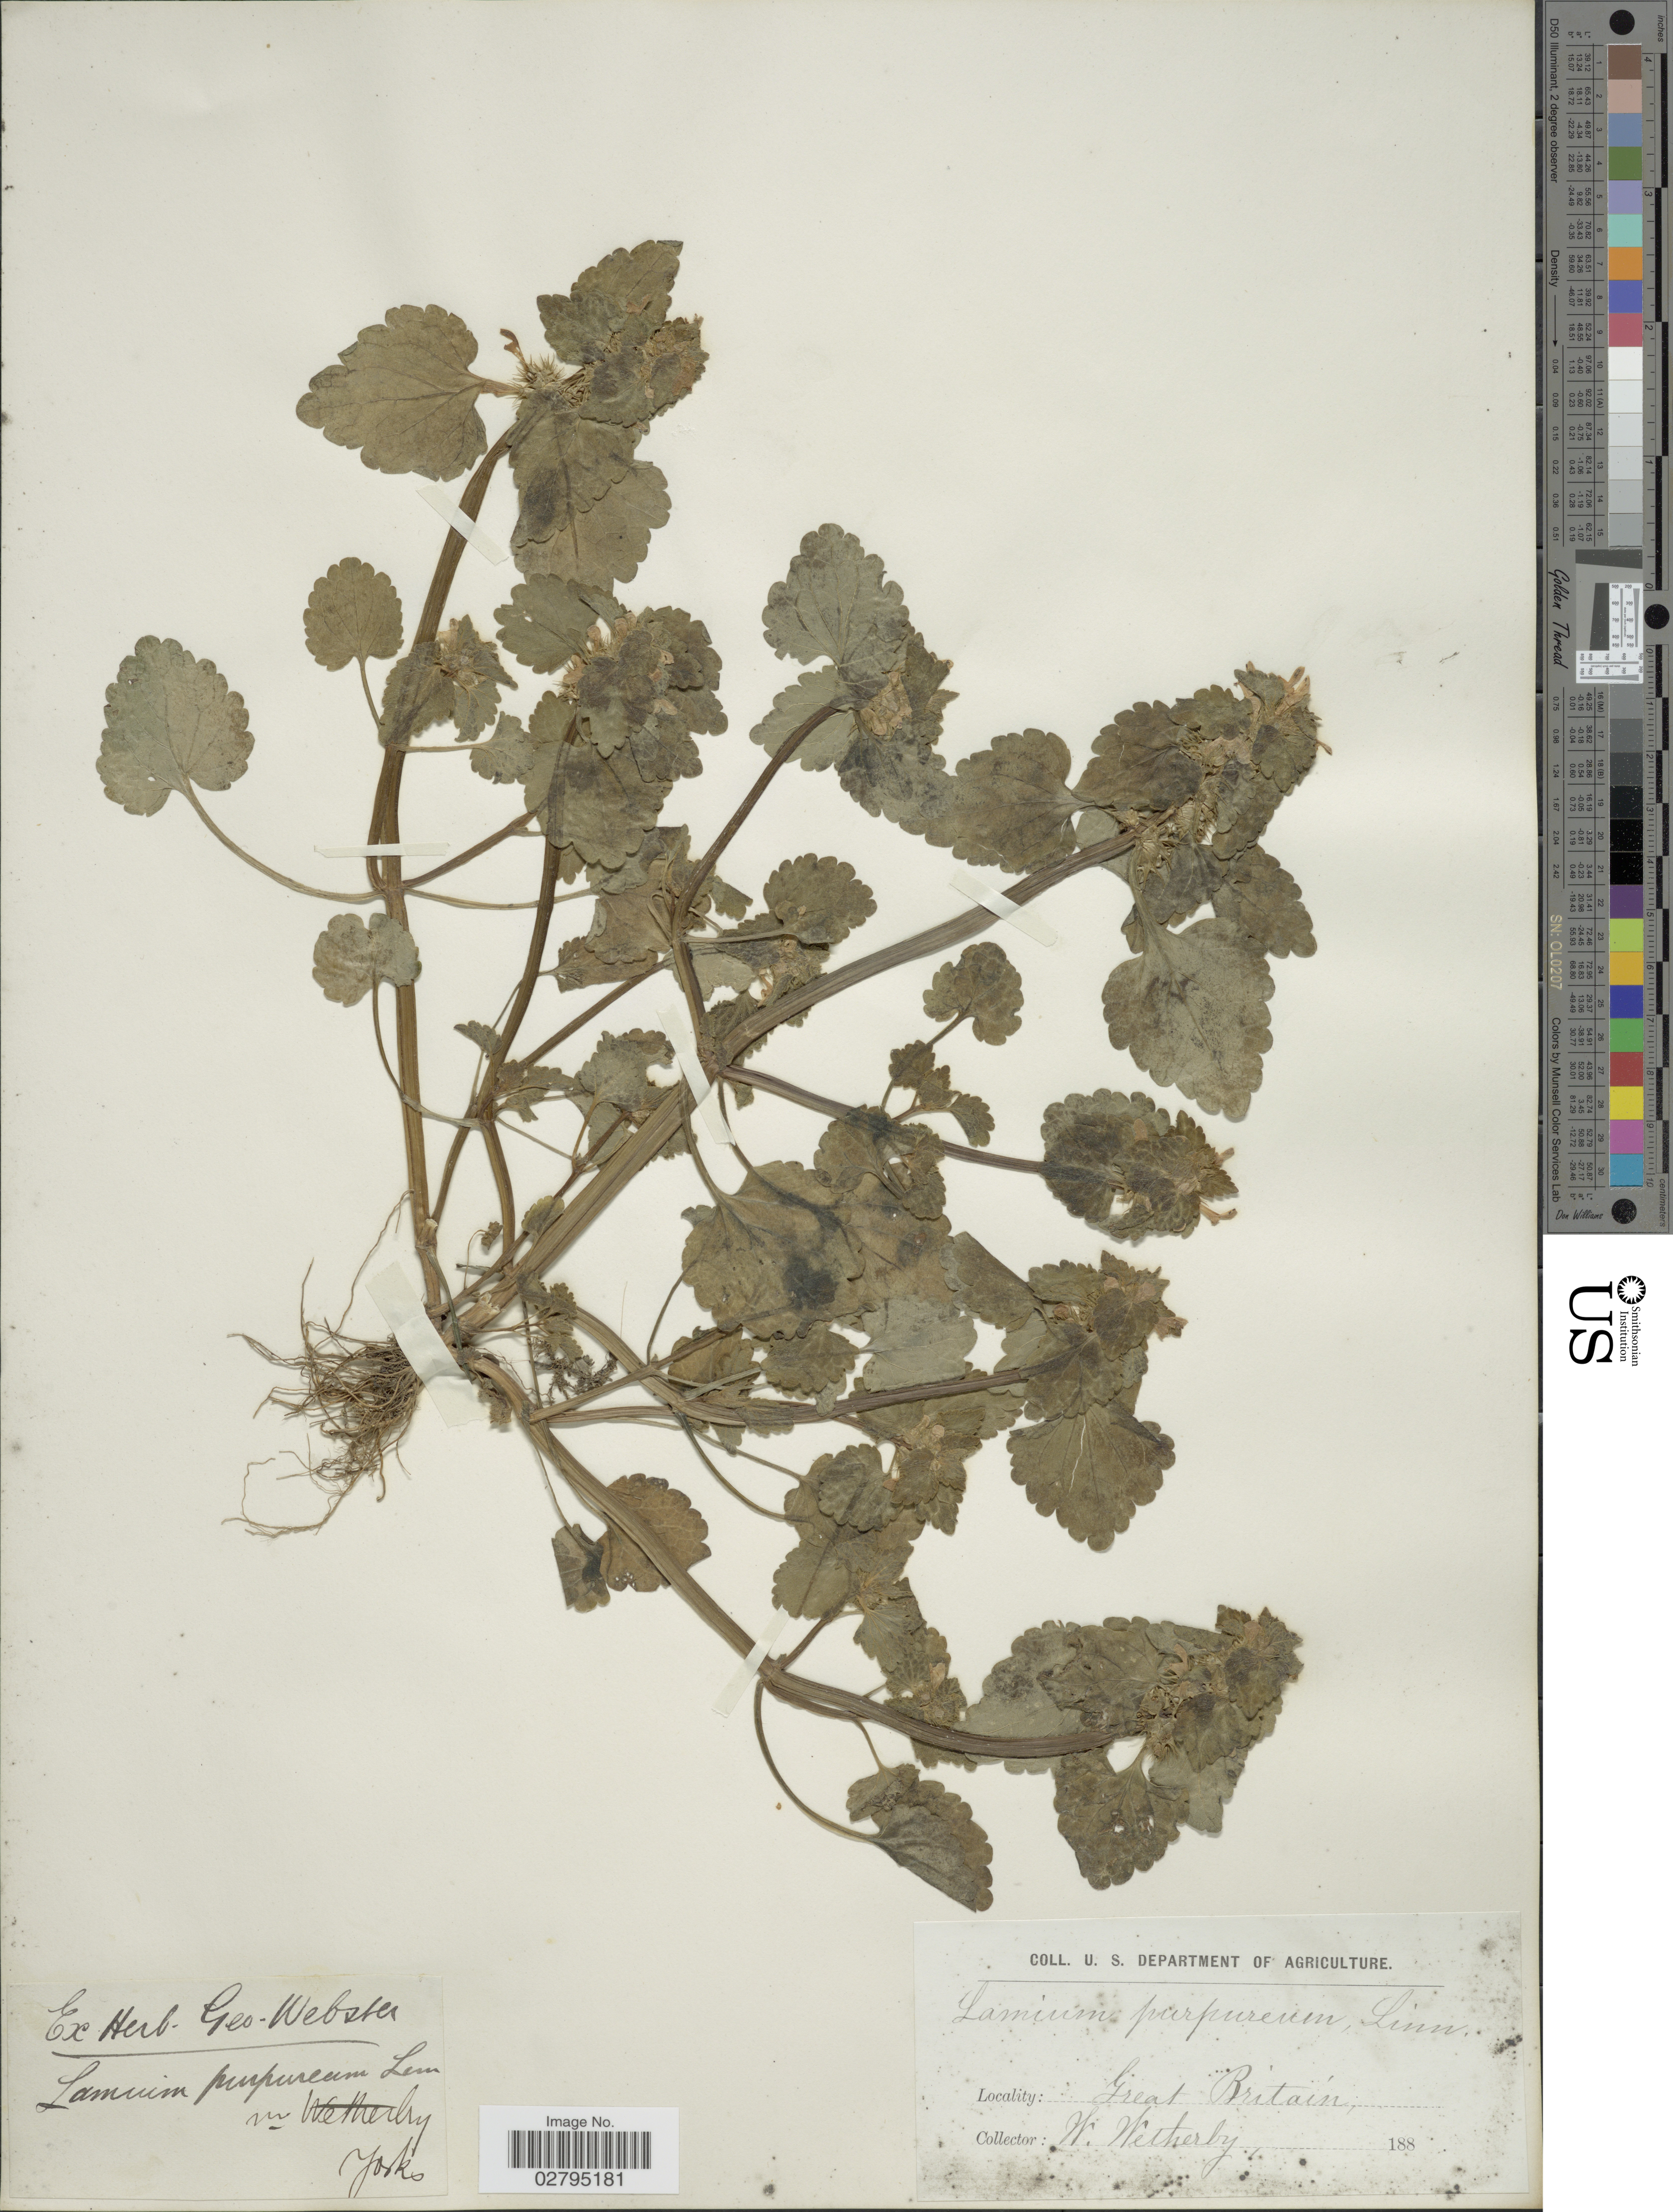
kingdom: Plantae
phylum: Tracheophyta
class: Magnoliopsida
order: Lamiales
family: Lamiaceae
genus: Lamium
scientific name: Lamium purpureum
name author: L.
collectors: W. Wetherby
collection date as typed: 188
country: United Kingdom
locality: Great Britain, York's.